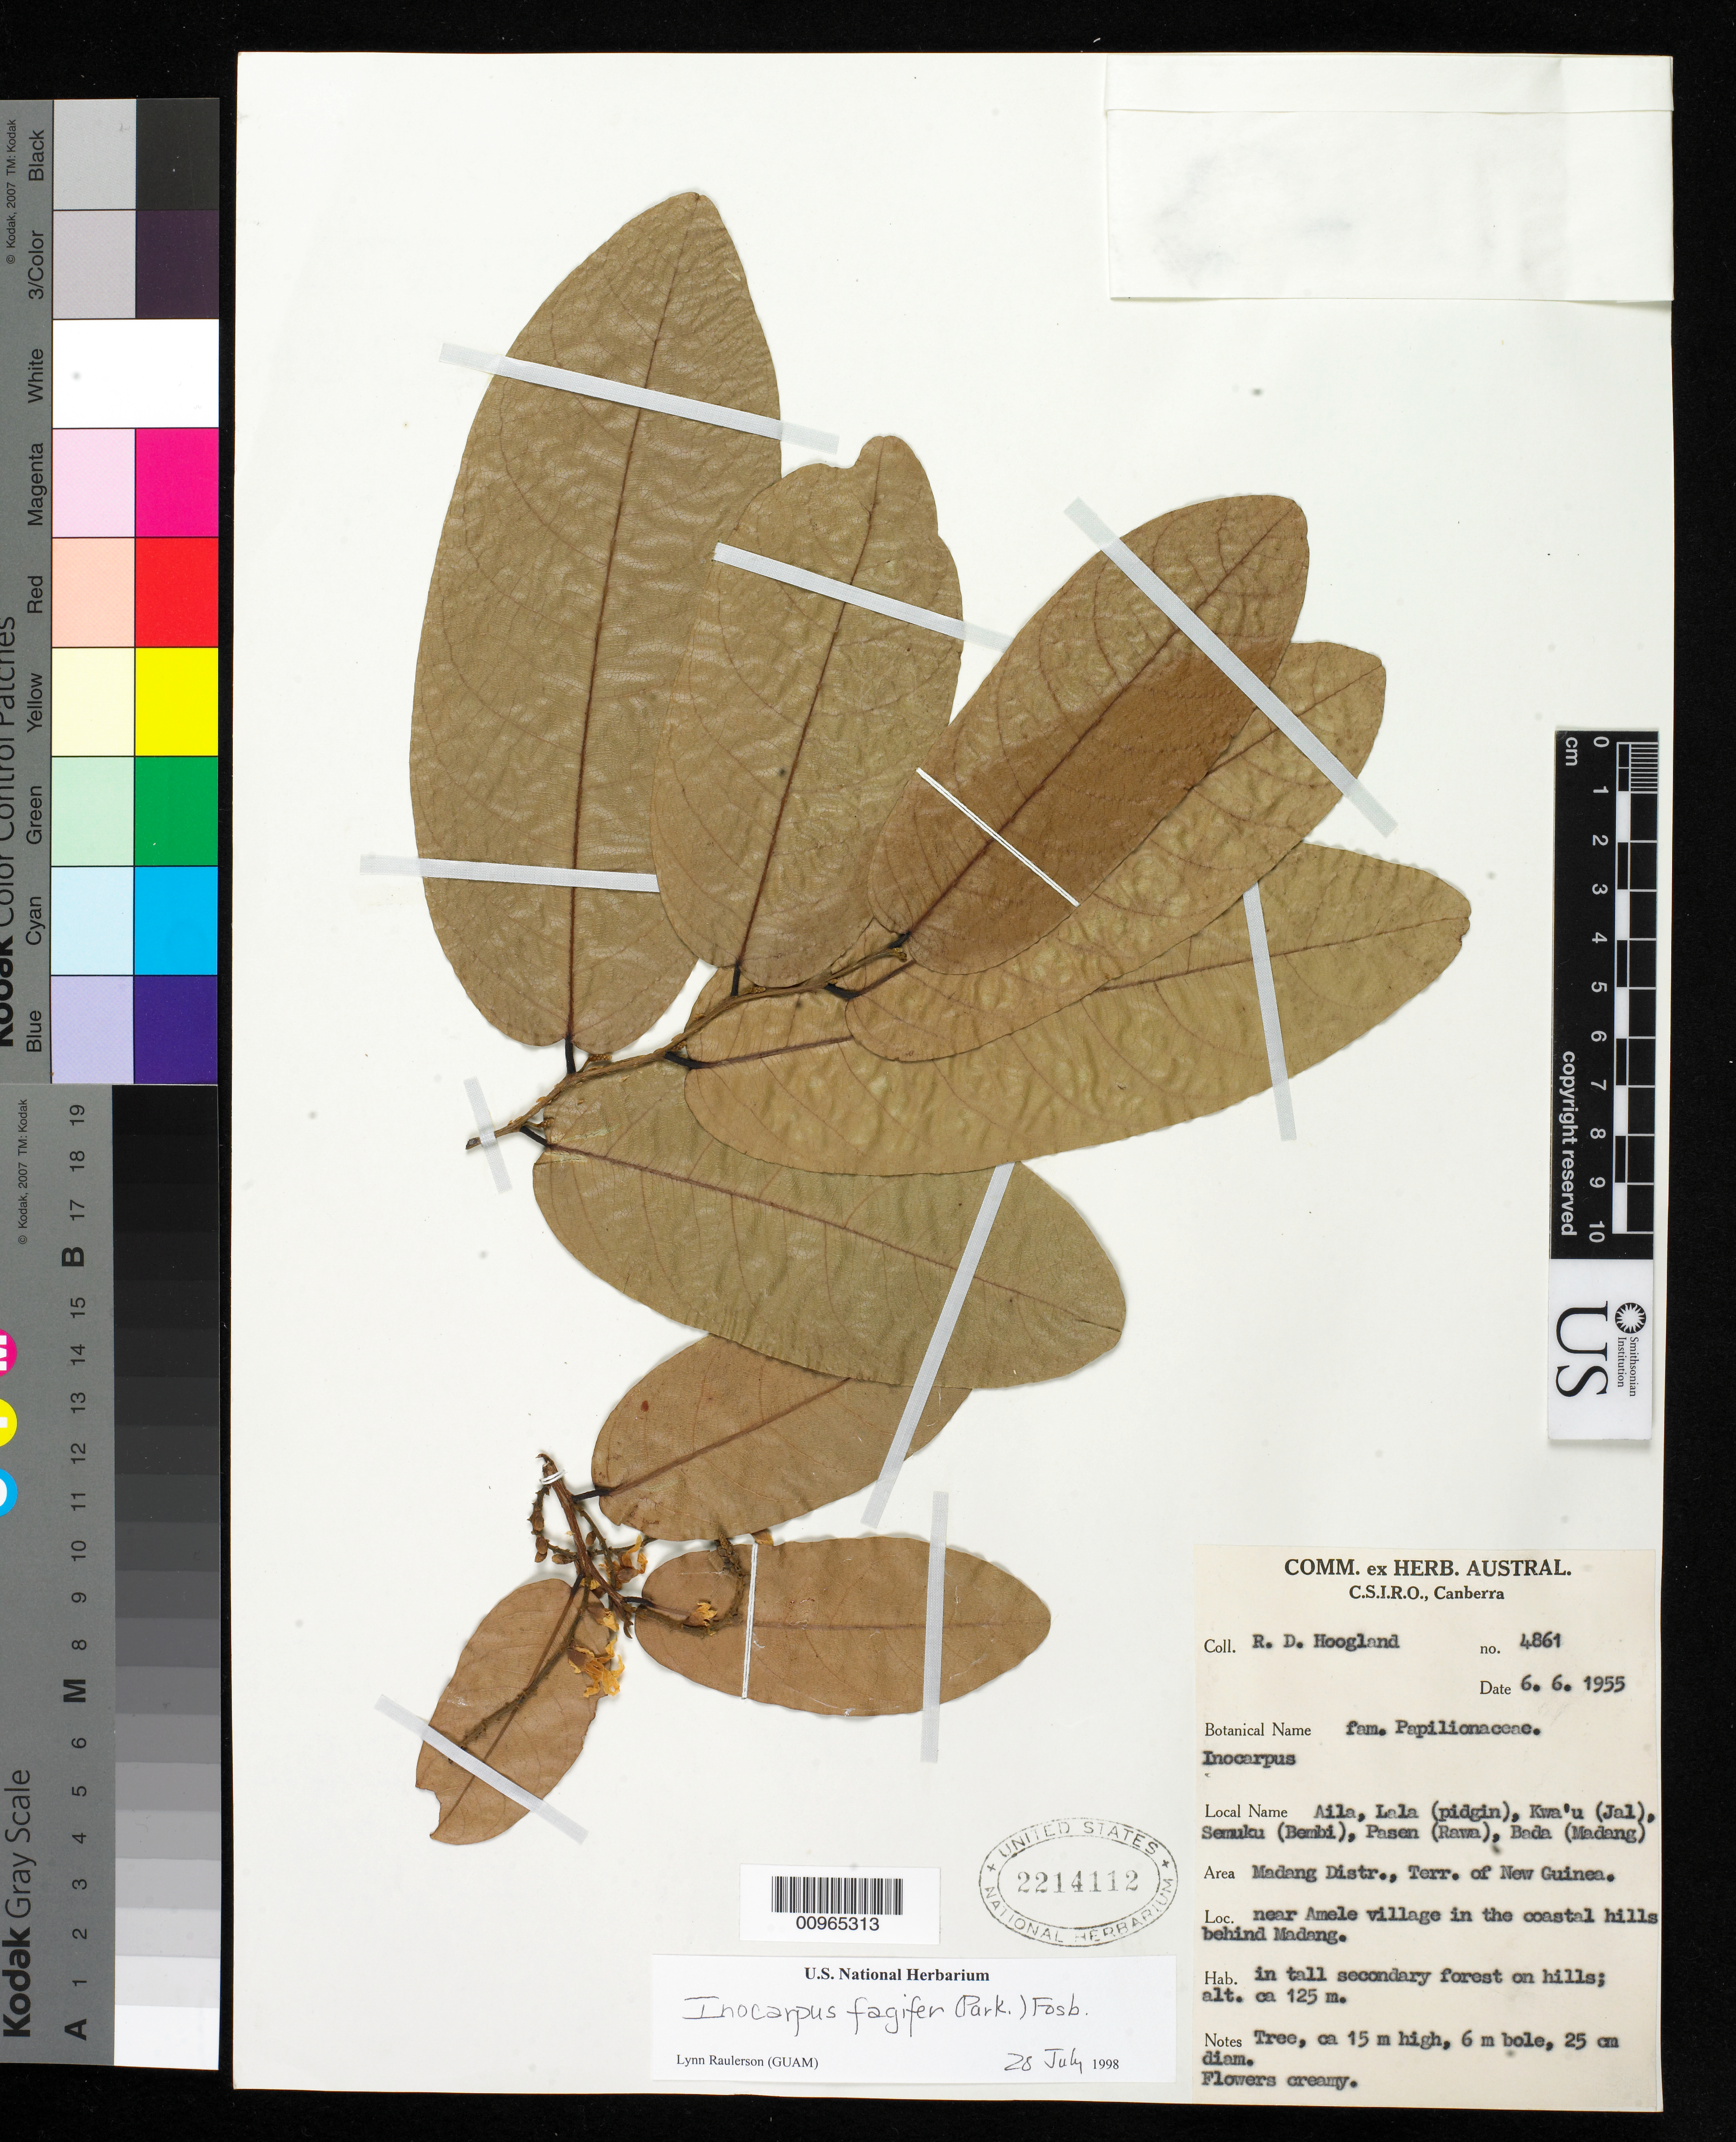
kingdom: Plantae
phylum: Tracheophyta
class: Magnoliopsida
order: Fabales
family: Fabaceae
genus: Inocarpus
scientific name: Inocarpus fagifer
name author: (Parkinson) Fosberg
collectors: R. D. Hoogland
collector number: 4861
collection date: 1955-06-06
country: Papua New Guinea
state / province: Madang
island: New Guinea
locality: near Amele village in the coastal hills behind Madang, Madang Distr., Terr. of New Guinea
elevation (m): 125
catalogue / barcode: US 2214112